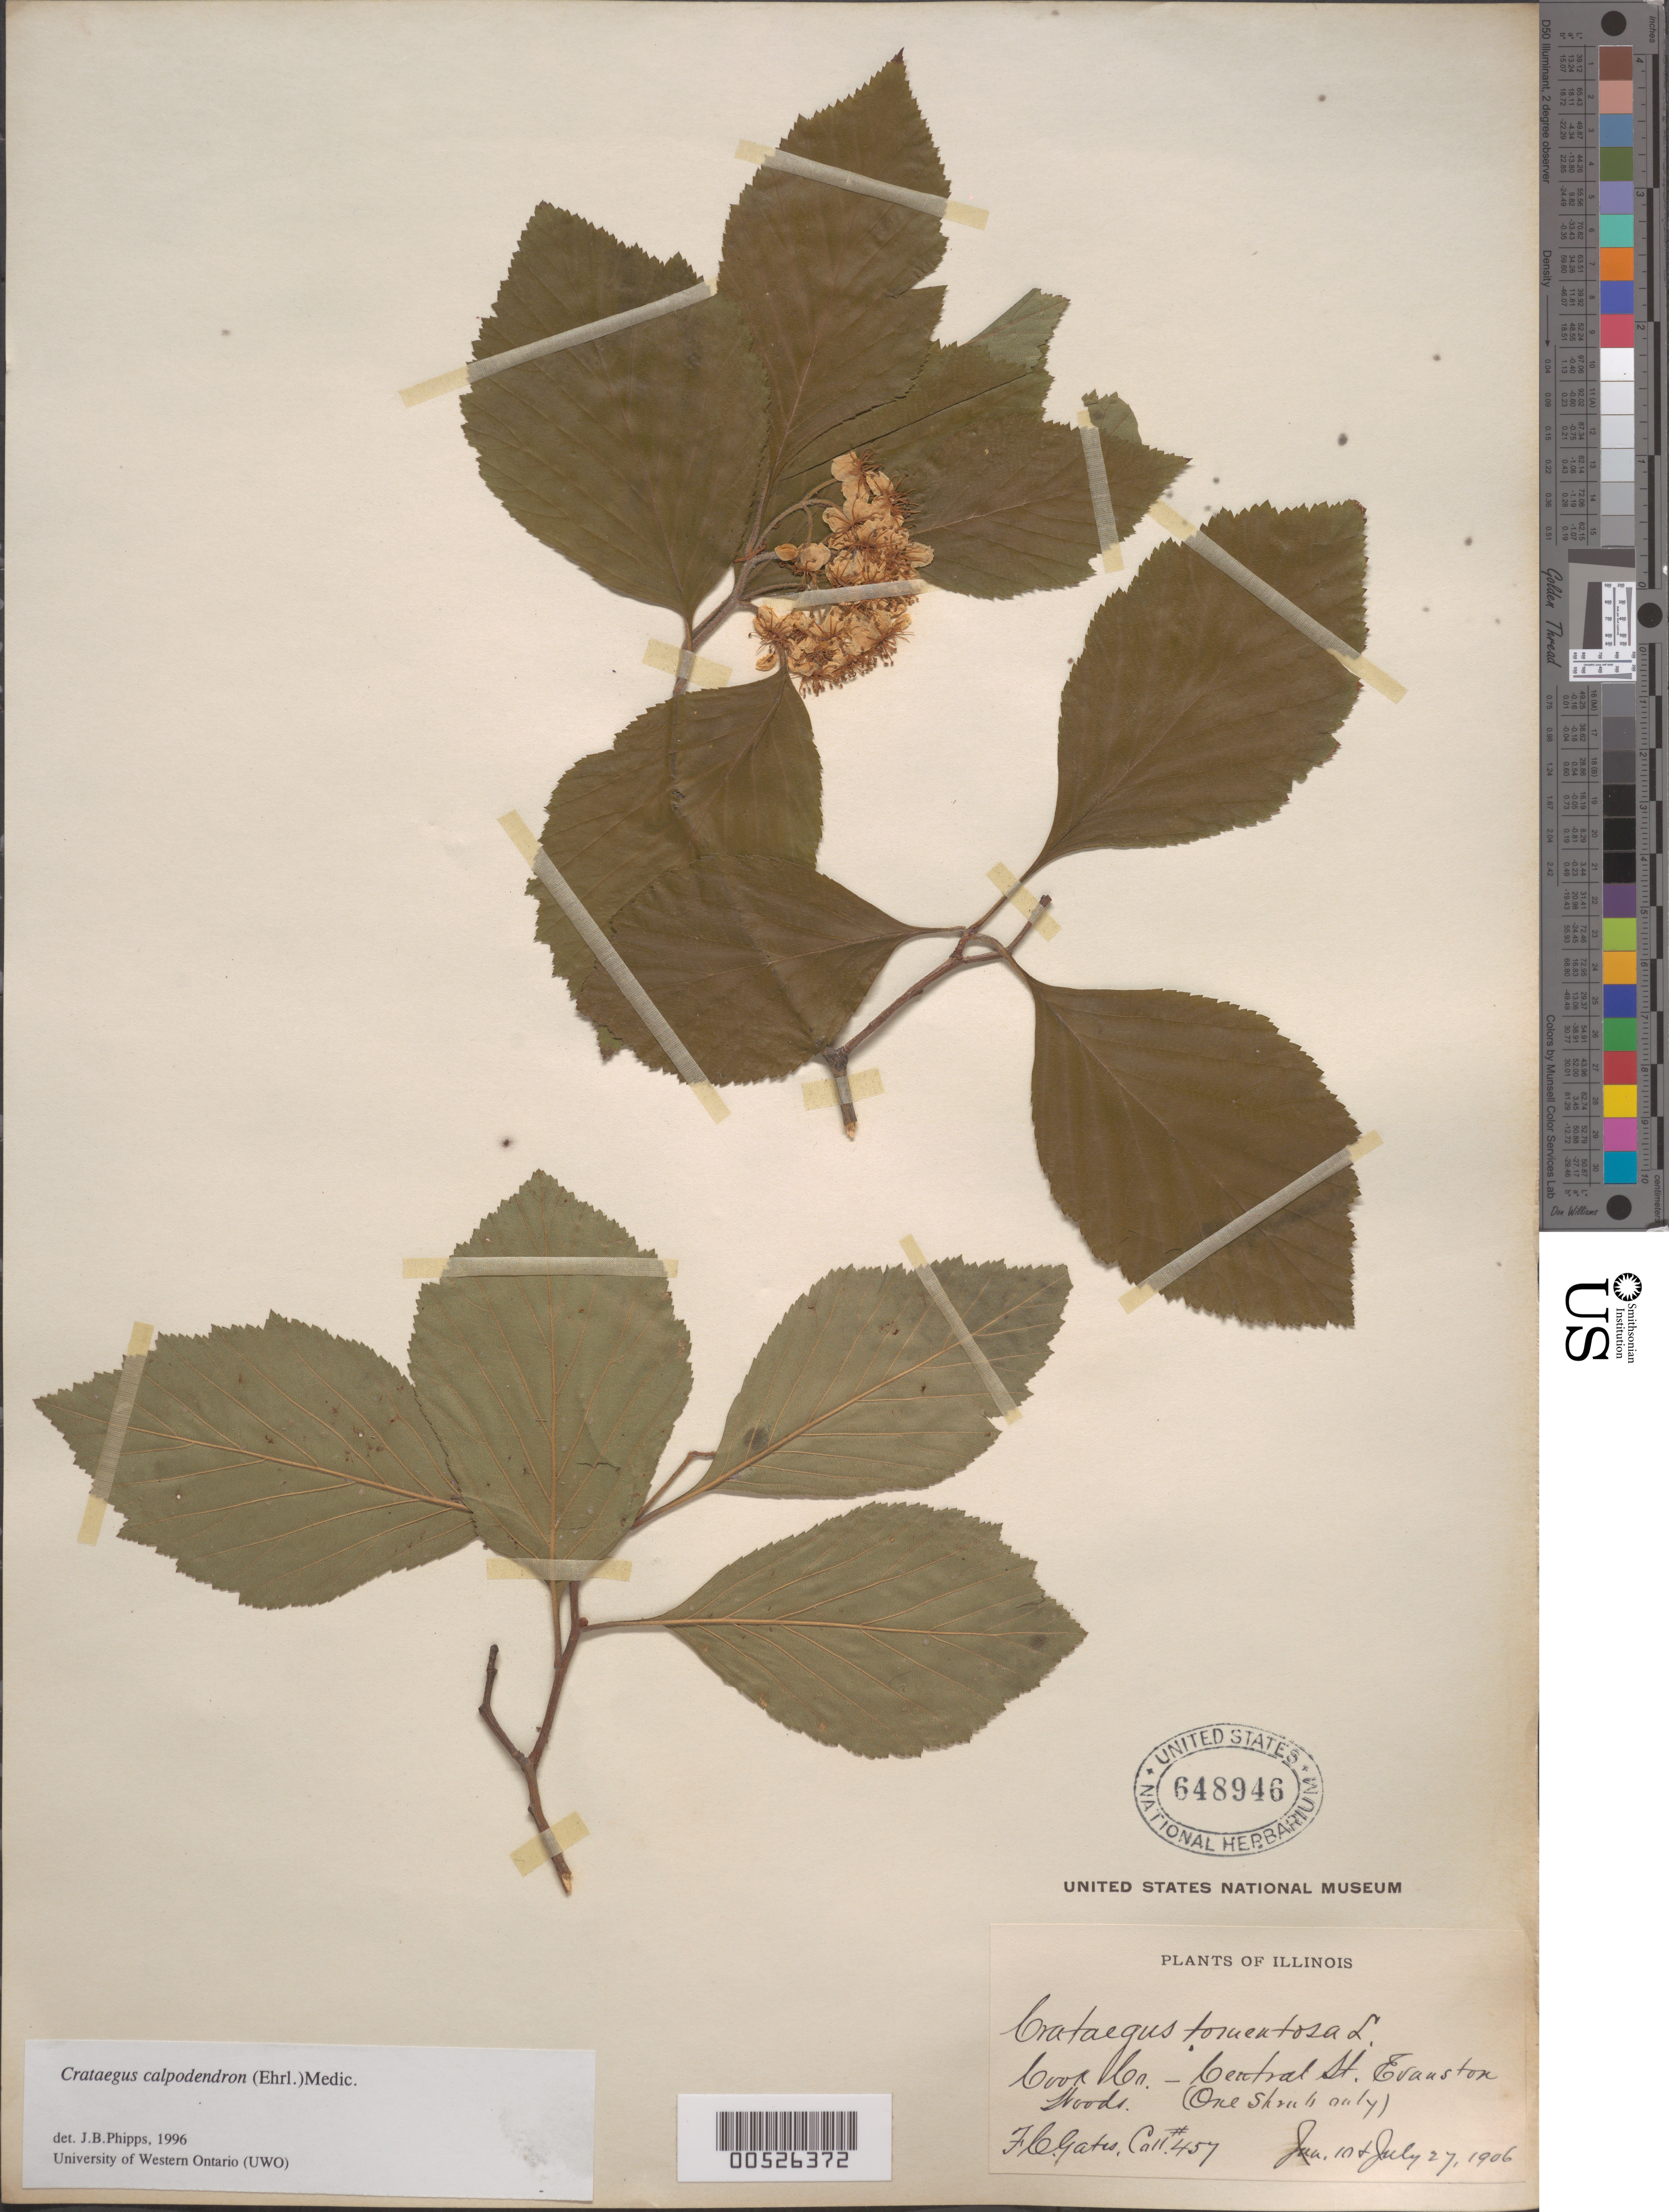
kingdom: Plantae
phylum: Tracheophyta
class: Magnoliopsida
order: Rosales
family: Rosaceae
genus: Crataegus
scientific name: Crataegus calpodendron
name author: (Ehrh.) Medik.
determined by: Phipps, James B., (UWO), University of Western Ontario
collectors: F. C. Gates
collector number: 457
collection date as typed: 10 Jun 1906 and 27 Jul 1906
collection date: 1906-06-10,1906-07-27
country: United States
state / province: Illinois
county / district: Cook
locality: Central St. Evanston Woods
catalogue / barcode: US 648946